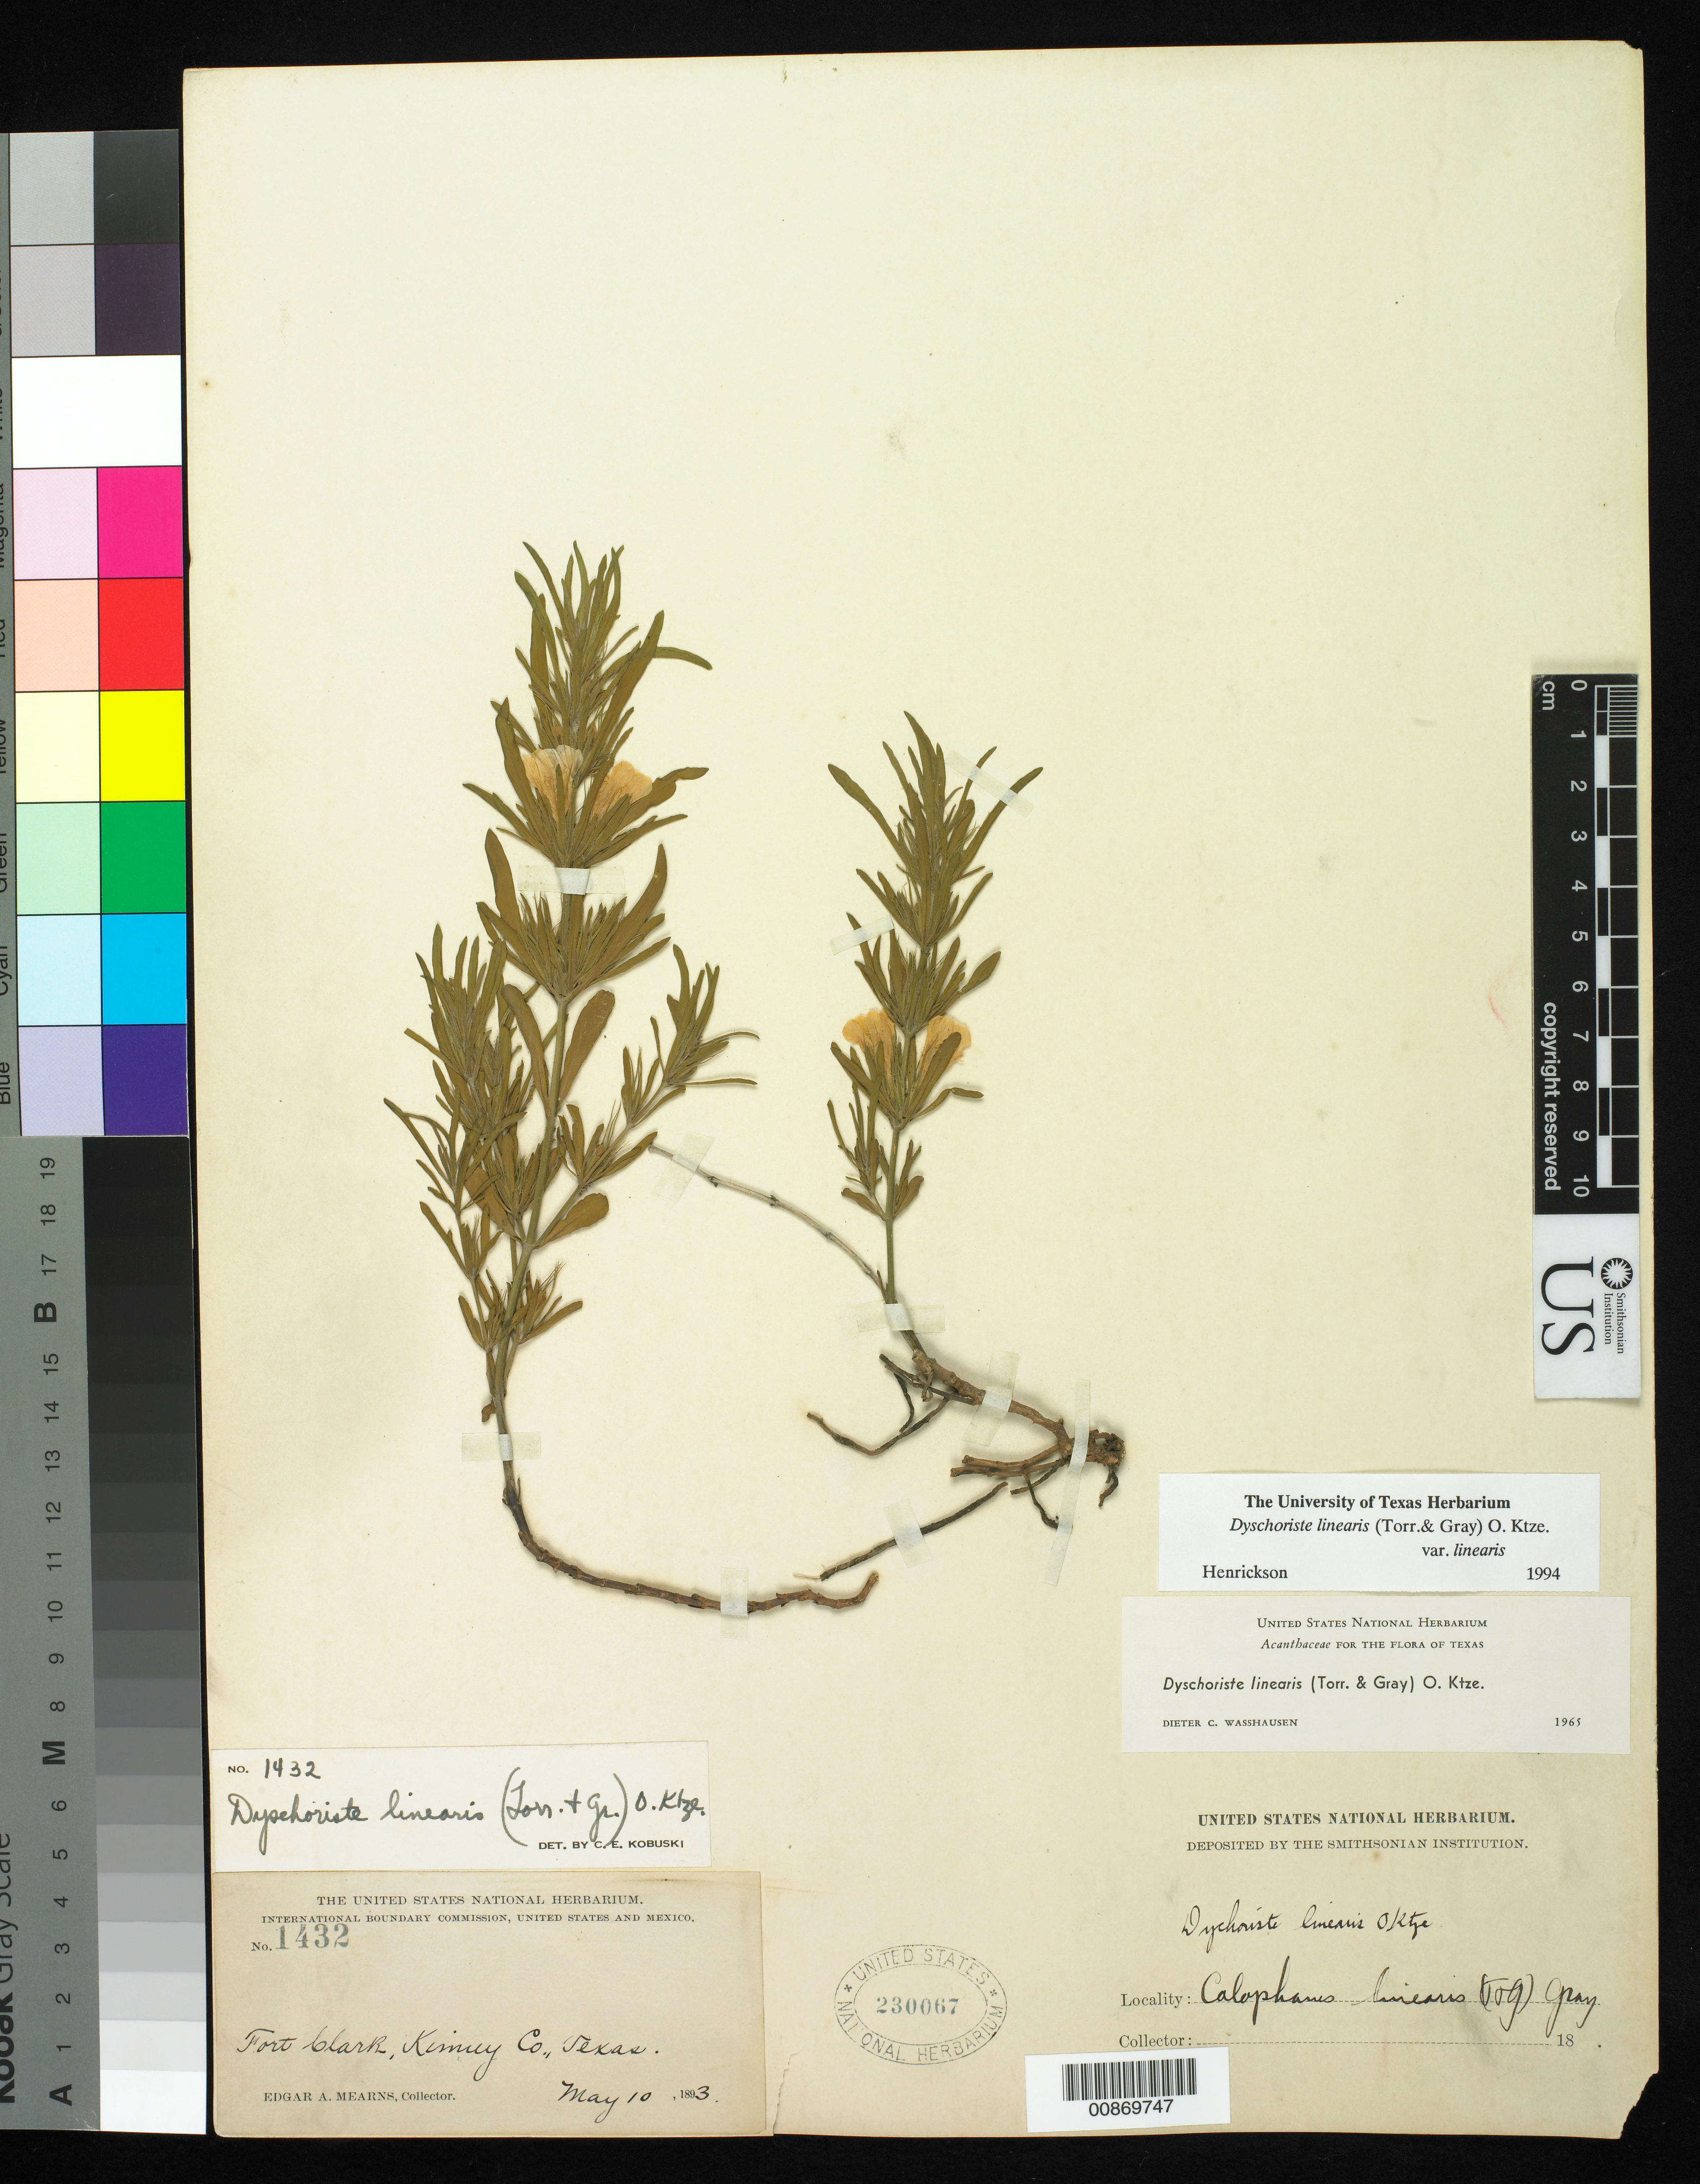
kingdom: Plantae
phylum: Tracheophyta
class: Magnoliopsida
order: Lamiales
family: Acanthaceae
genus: Dyschoriste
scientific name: Dyschoriste linearis var. linearis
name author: (Torr. & A. Gray) Kuntze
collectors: E. A. Mearns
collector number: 1432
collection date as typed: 10 May 1893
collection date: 1893-05-10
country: United States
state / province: Texas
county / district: Kinney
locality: Fort Clark, Kinney County, Texas.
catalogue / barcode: US 230067